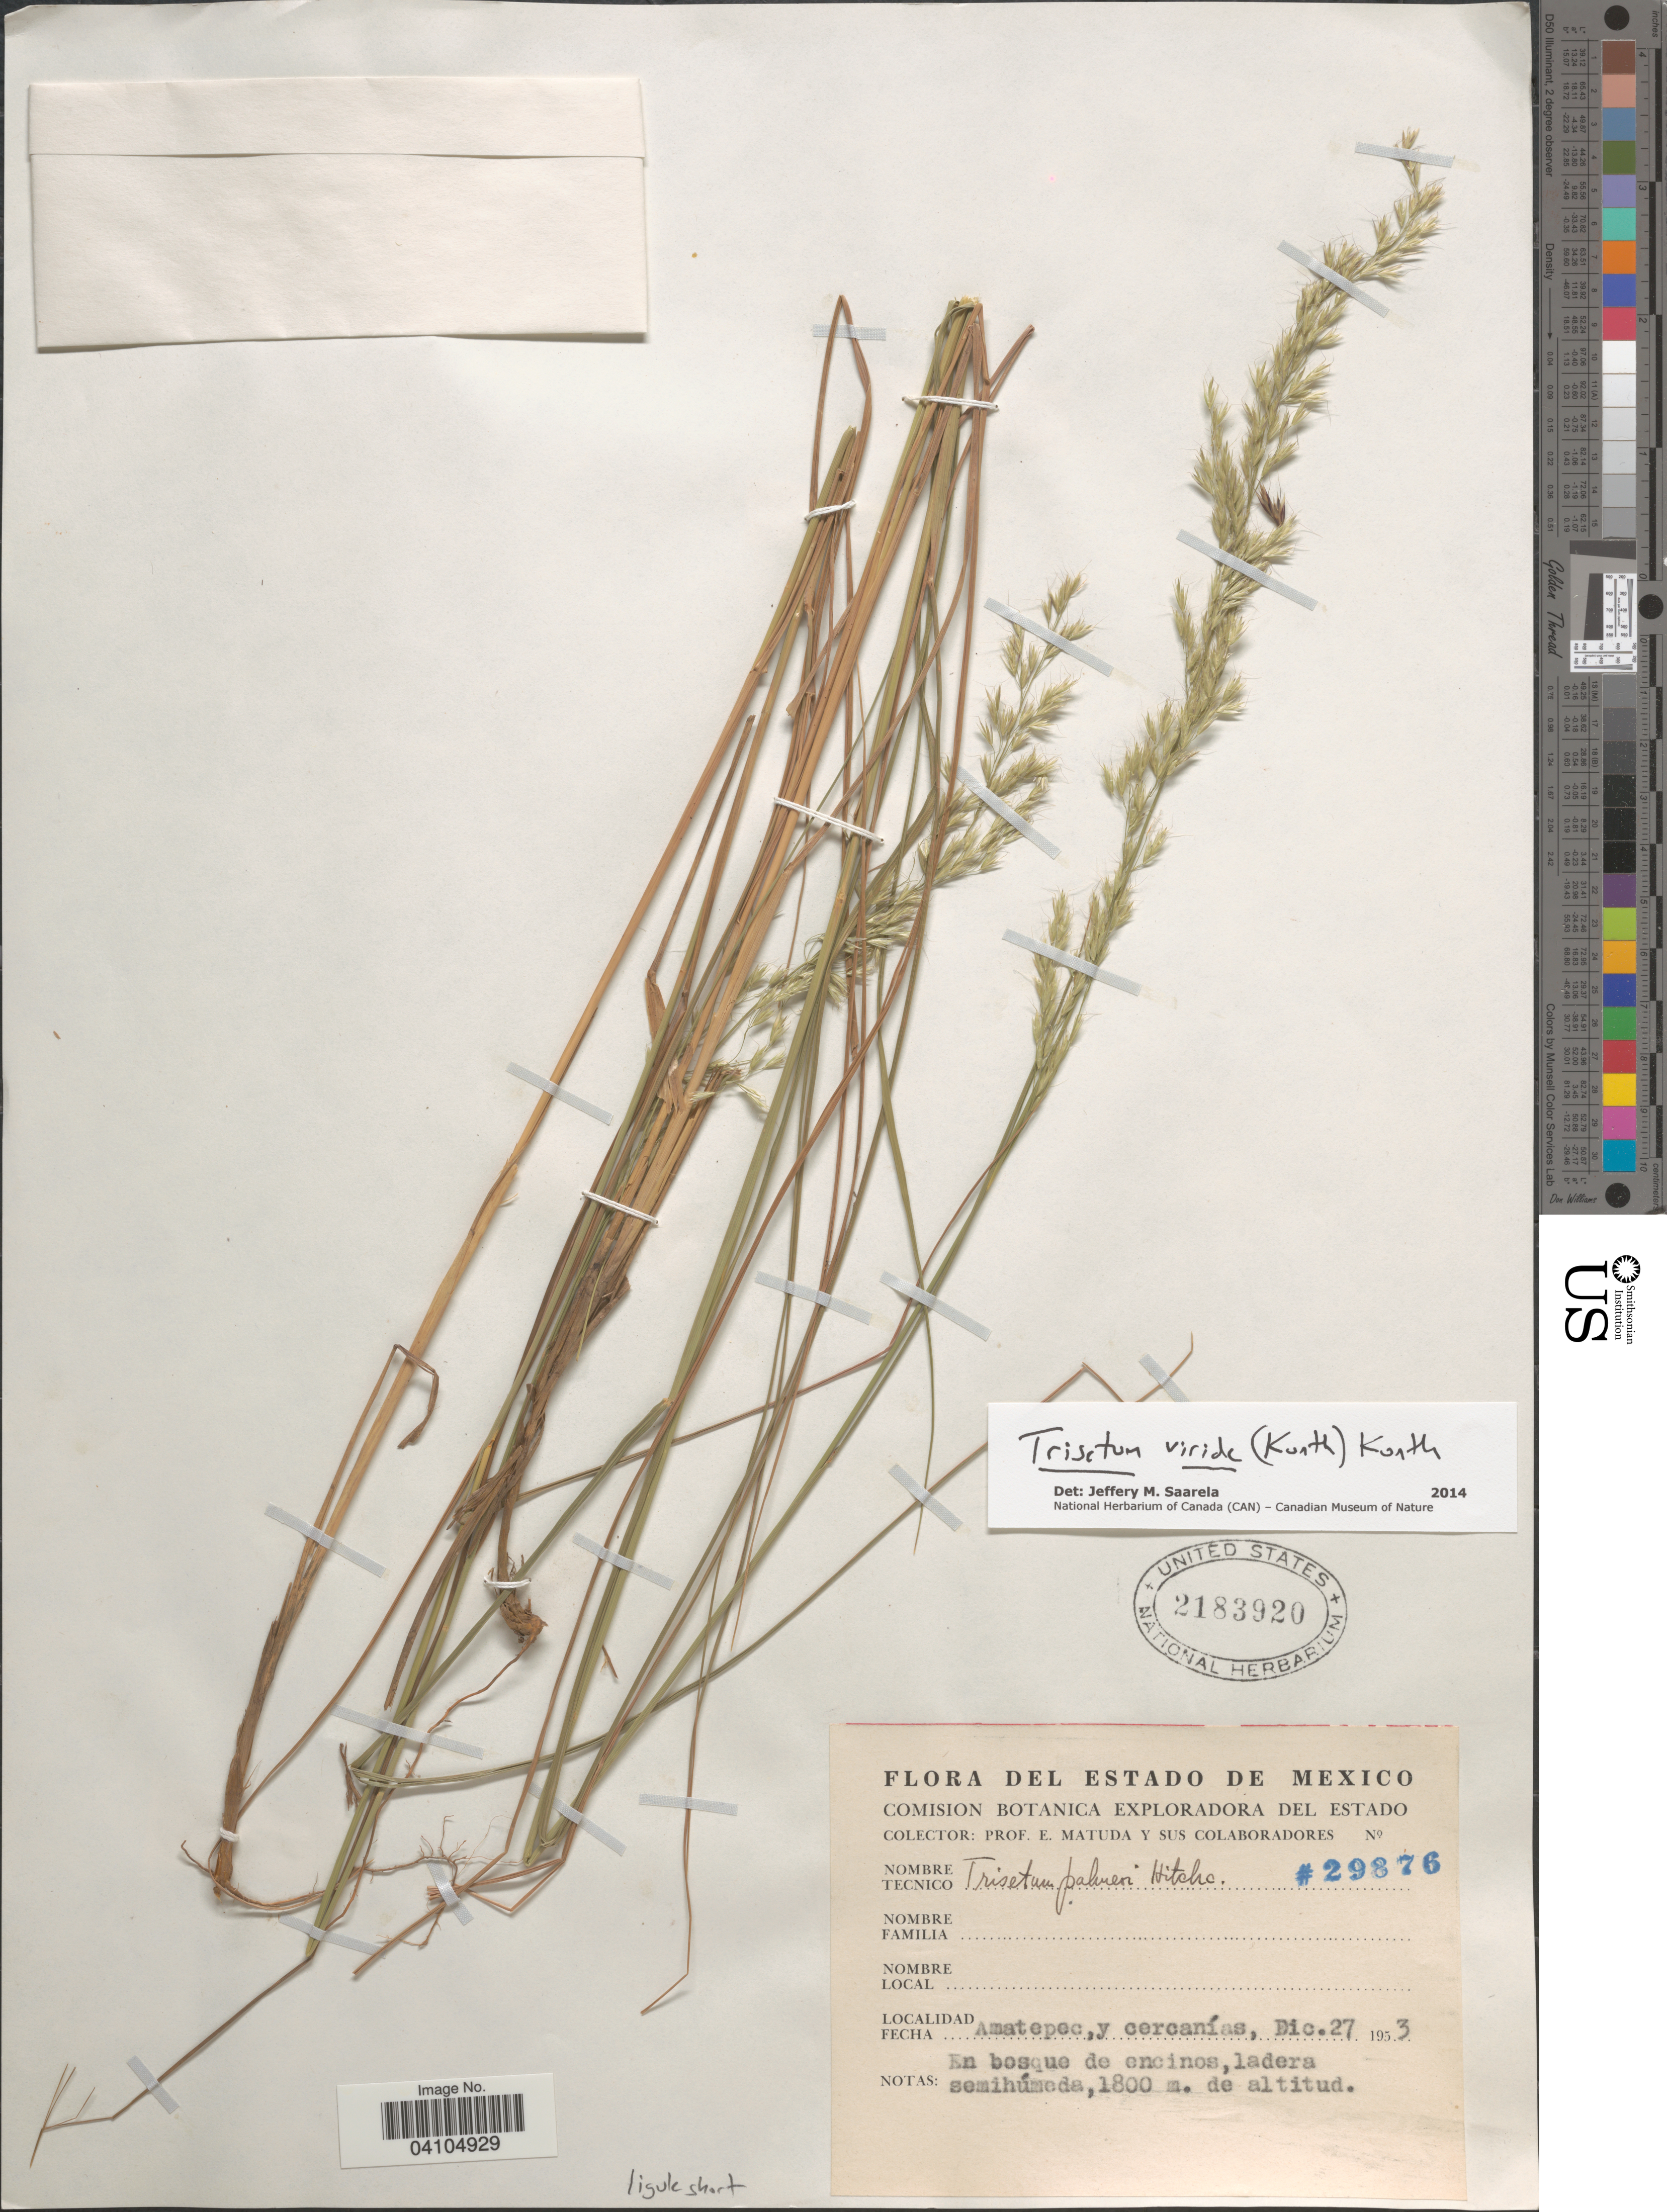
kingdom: Plantae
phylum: Tracheophyta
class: Liliopsida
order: Poales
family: Poaceae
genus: Peyritschia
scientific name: Peyritschia viridis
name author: (Kunth) P.M. Peterson et al.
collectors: E. Matuda & Sus Colaboradores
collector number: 29876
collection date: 1953-12-27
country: Mexico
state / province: México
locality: Amatepec,y cercanías.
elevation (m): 1800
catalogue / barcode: US 2183920